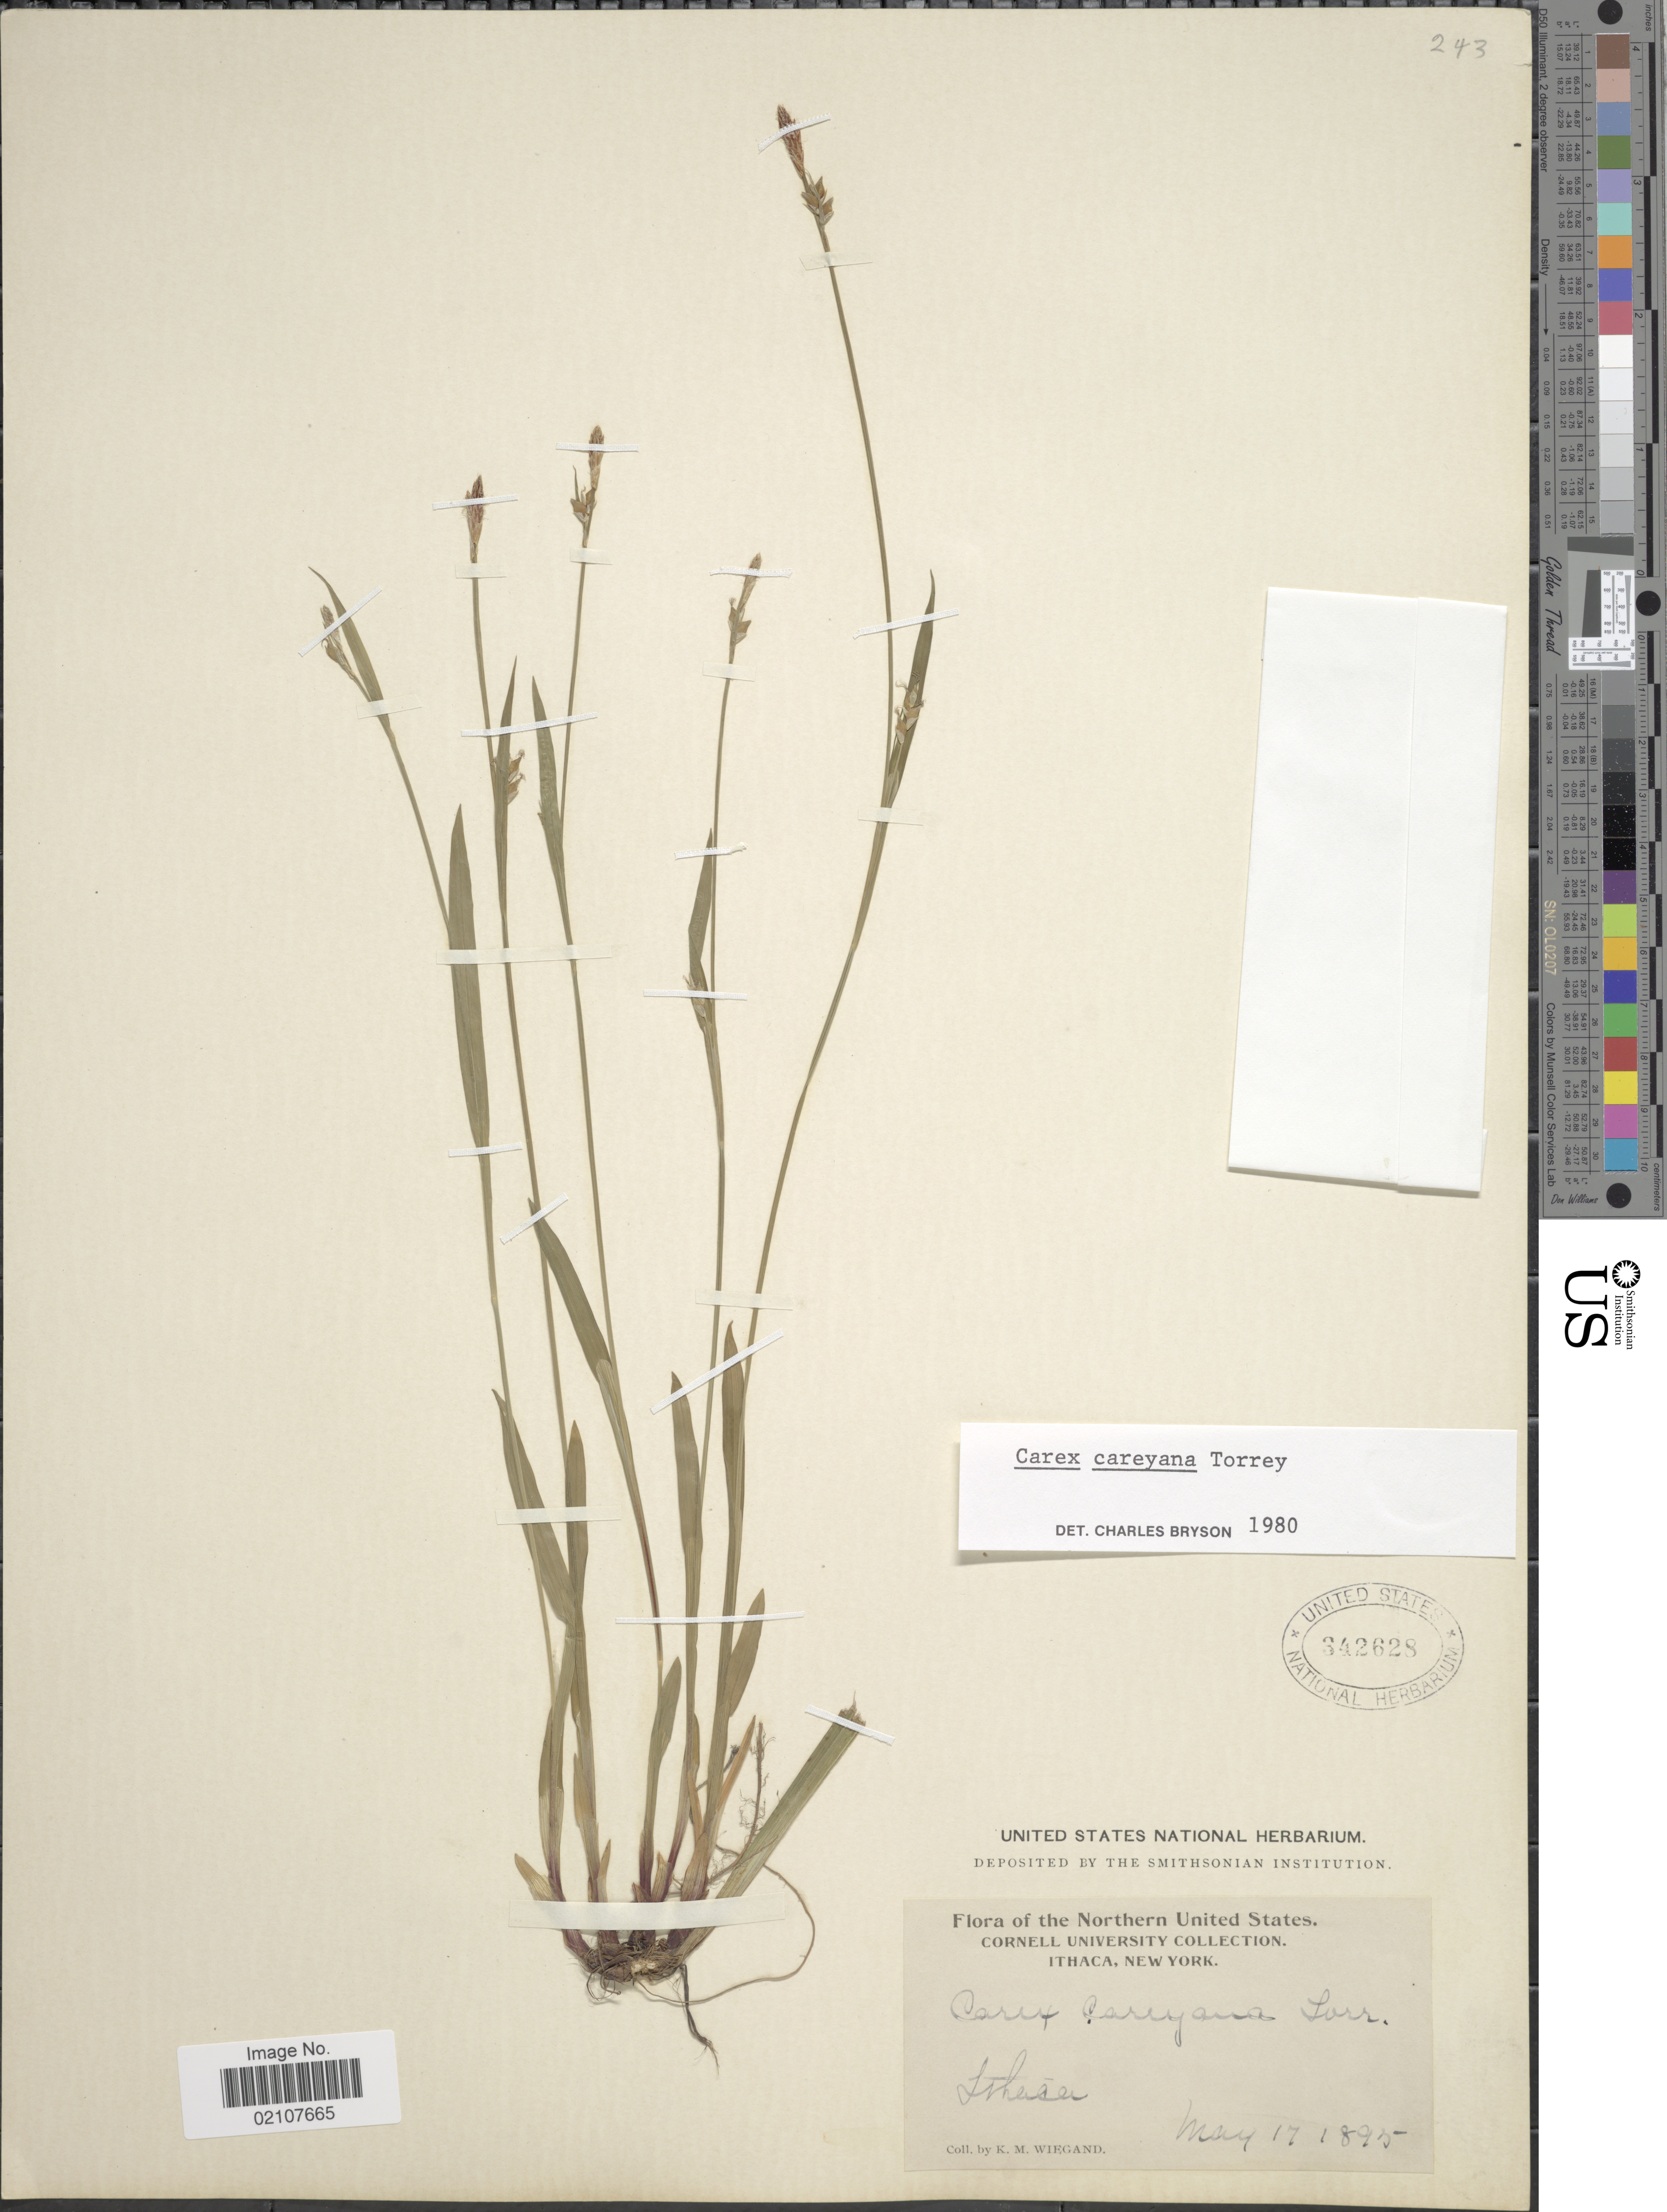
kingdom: Plantae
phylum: Tracheophyta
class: Liliopsida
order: Poales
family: Cyperaceae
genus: Carex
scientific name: Carex careyana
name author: Torr. ex Dewey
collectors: K. M. Wiegand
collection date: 1895-05-17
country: United States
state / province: New York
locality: Northern United States, Ithaca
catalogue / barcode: US 342628